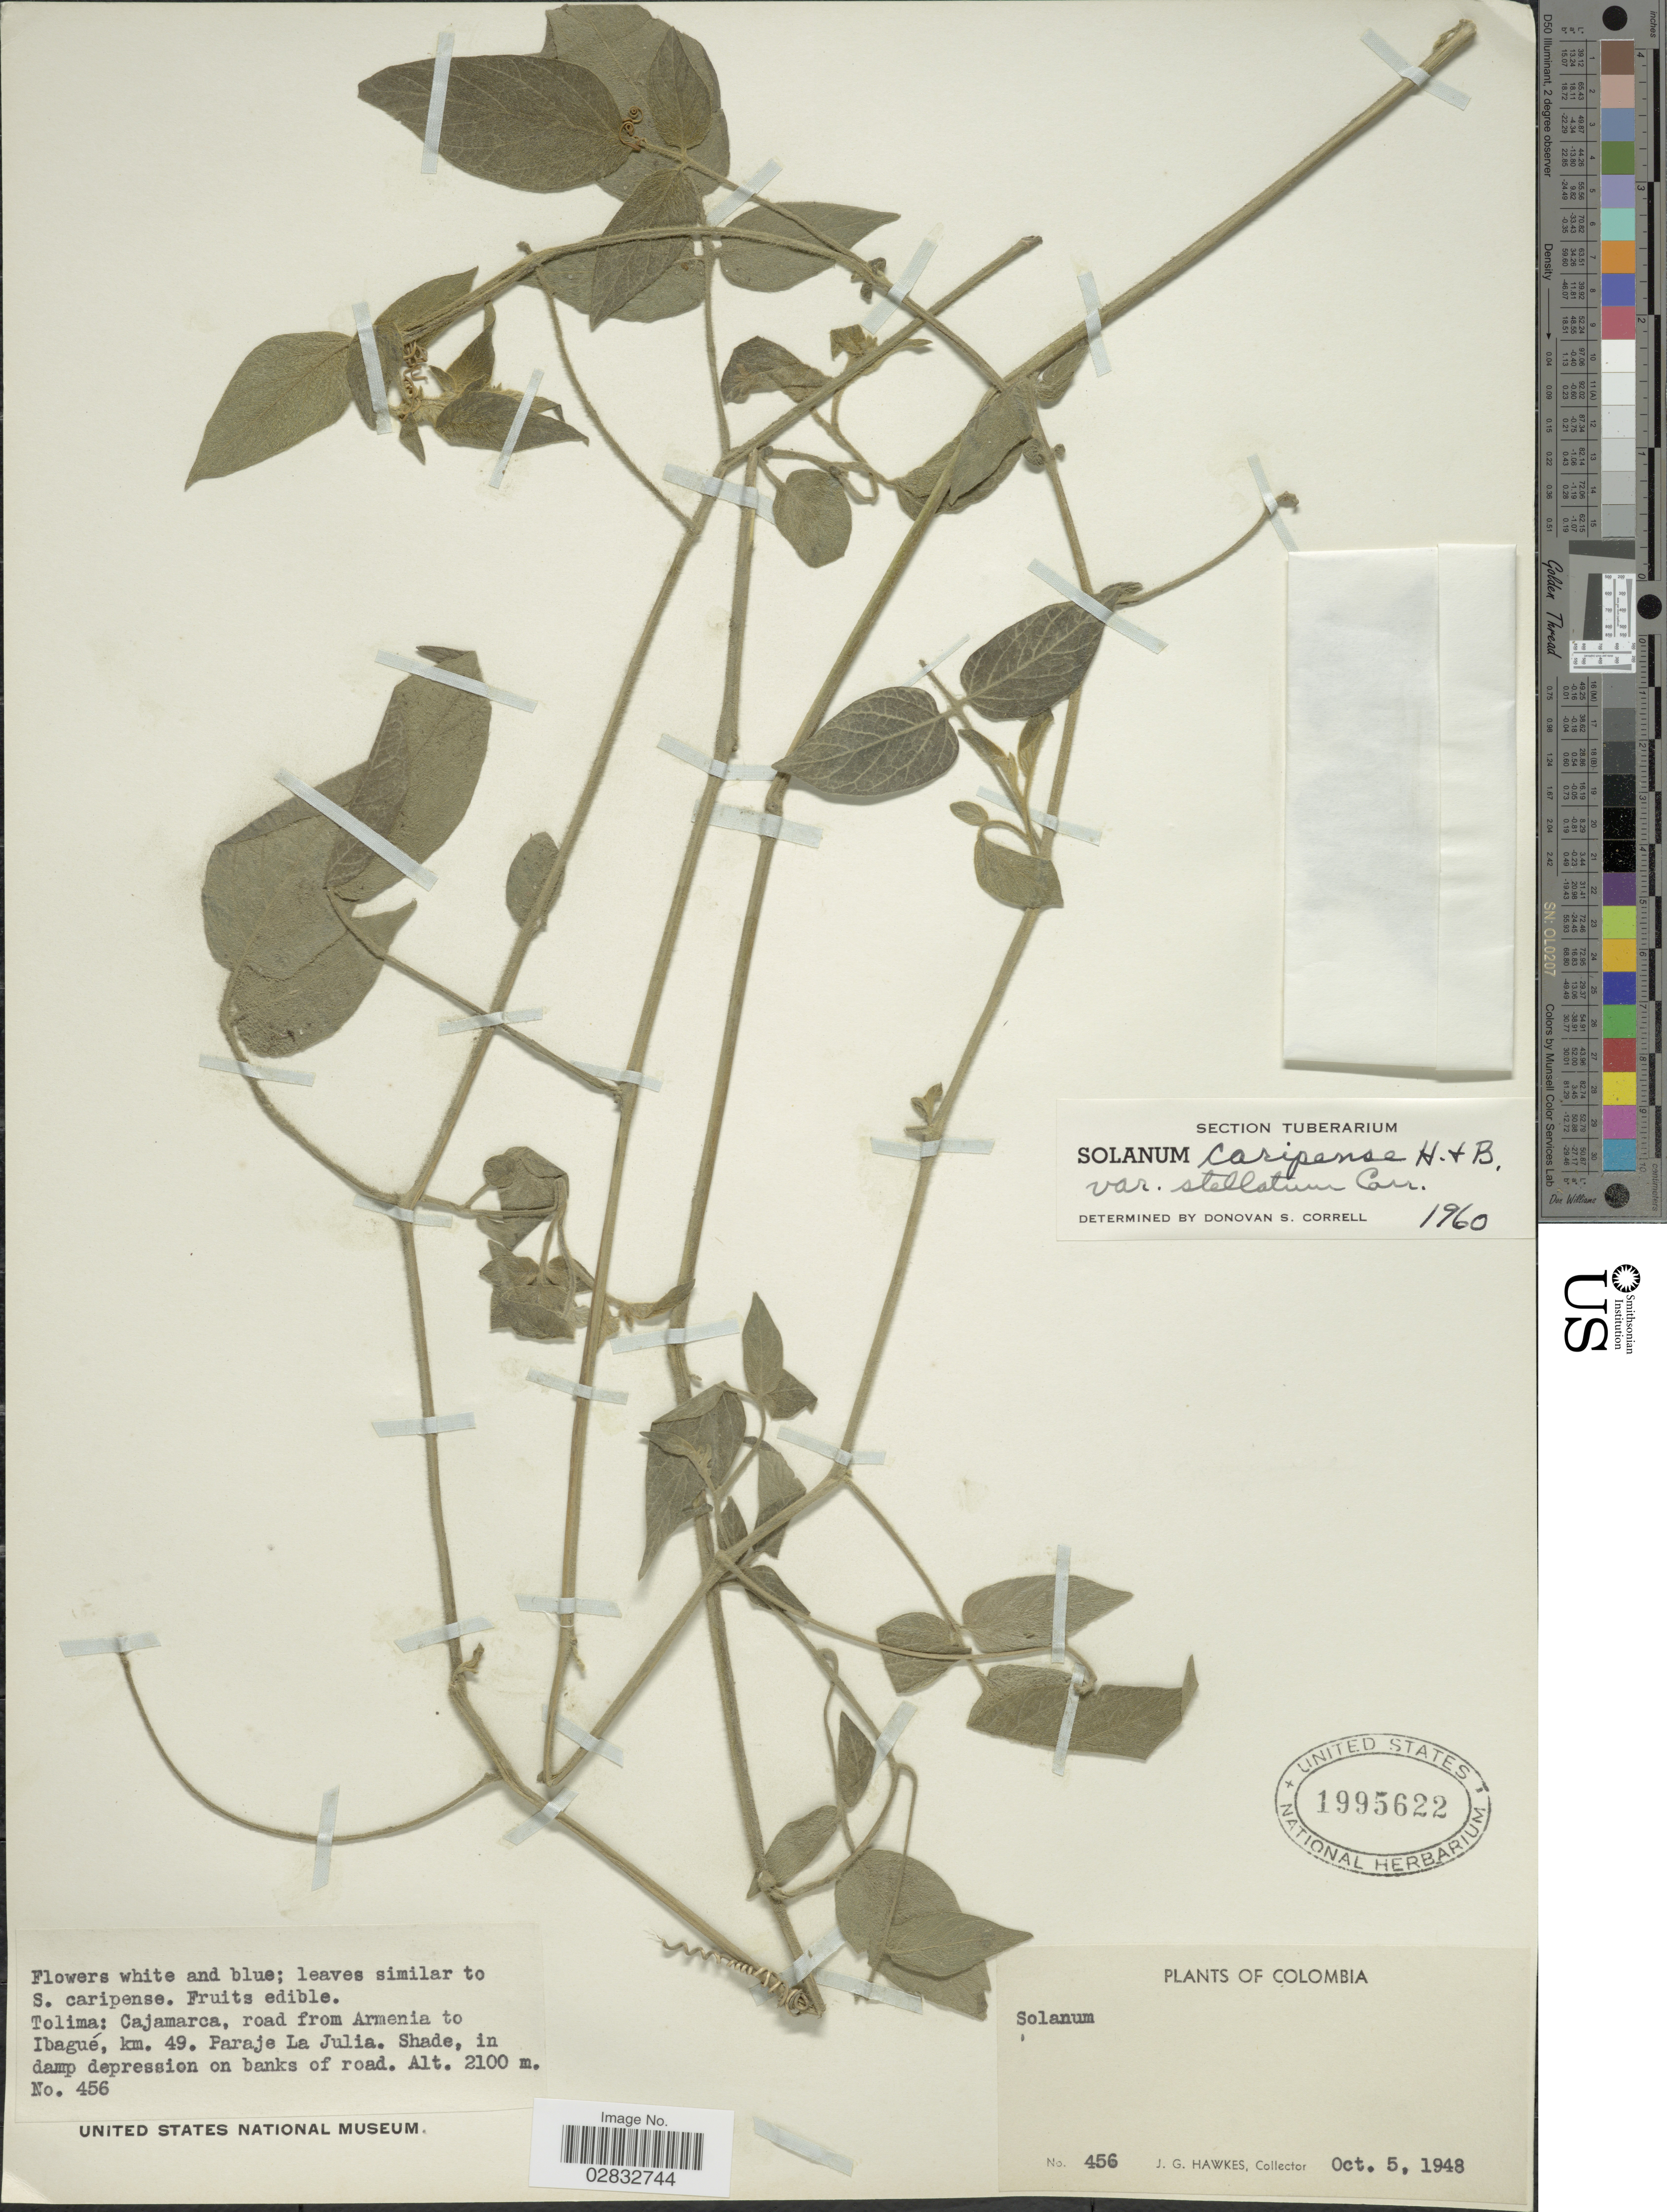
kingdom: Plantae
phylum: Tracheophyta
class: Magnoliopsida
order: Solanales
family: Solanaceae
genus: Solanum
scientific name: Solanum caripense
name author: Humb. & Bonpl. ex Dunal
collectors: J. Hawkes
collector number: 456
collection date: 1948-10-05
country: Colombia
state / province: Tolima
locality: Cajamarca, road from Armenia to Ibagué, km. 49. Paraje La Julia. Shade, in damp depression on banks of road.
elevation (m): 2100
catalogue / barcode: US 1995622